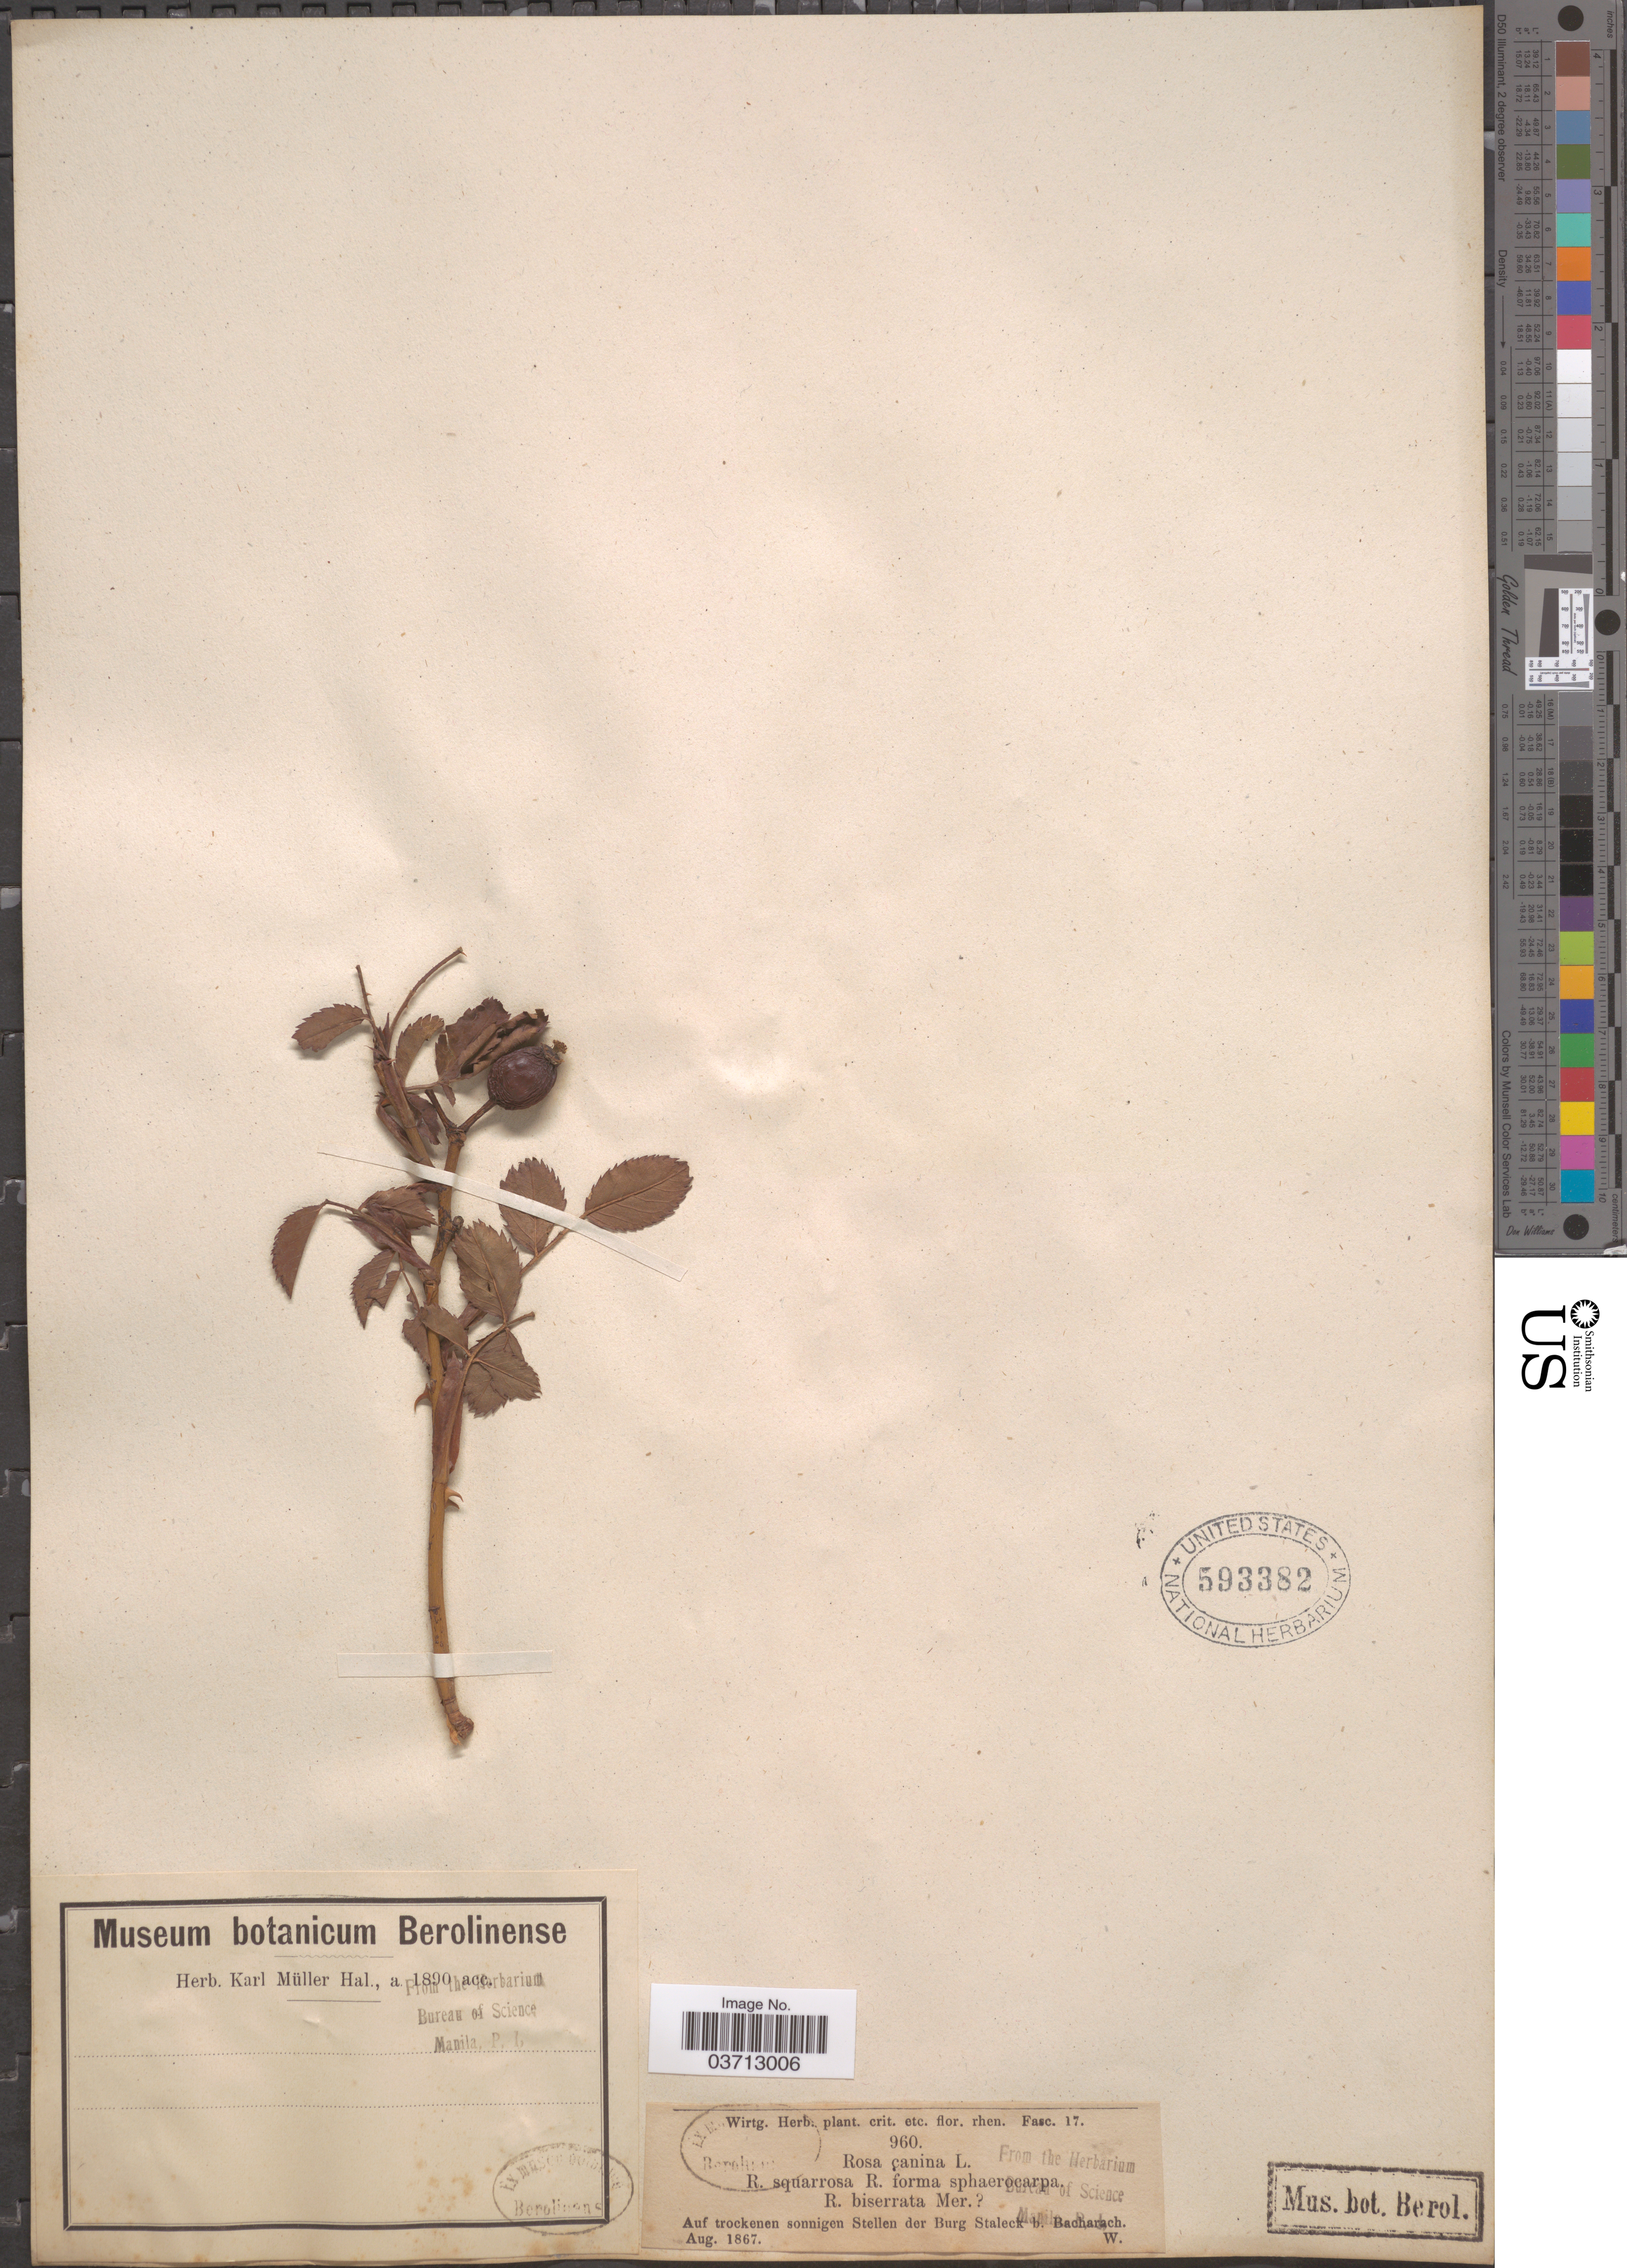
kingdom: Plantae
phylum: Tracheophyta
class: Magnoliopsida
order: Rosales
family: Rosaceae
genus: Rosa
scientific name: Rosa canina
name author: L.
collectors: Wirtg.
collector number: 960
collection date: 1867-08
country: Germany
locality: Auf trockenen sonnigen Stellen der Burg Staleck b. Bacharach.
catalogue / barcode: US 593382